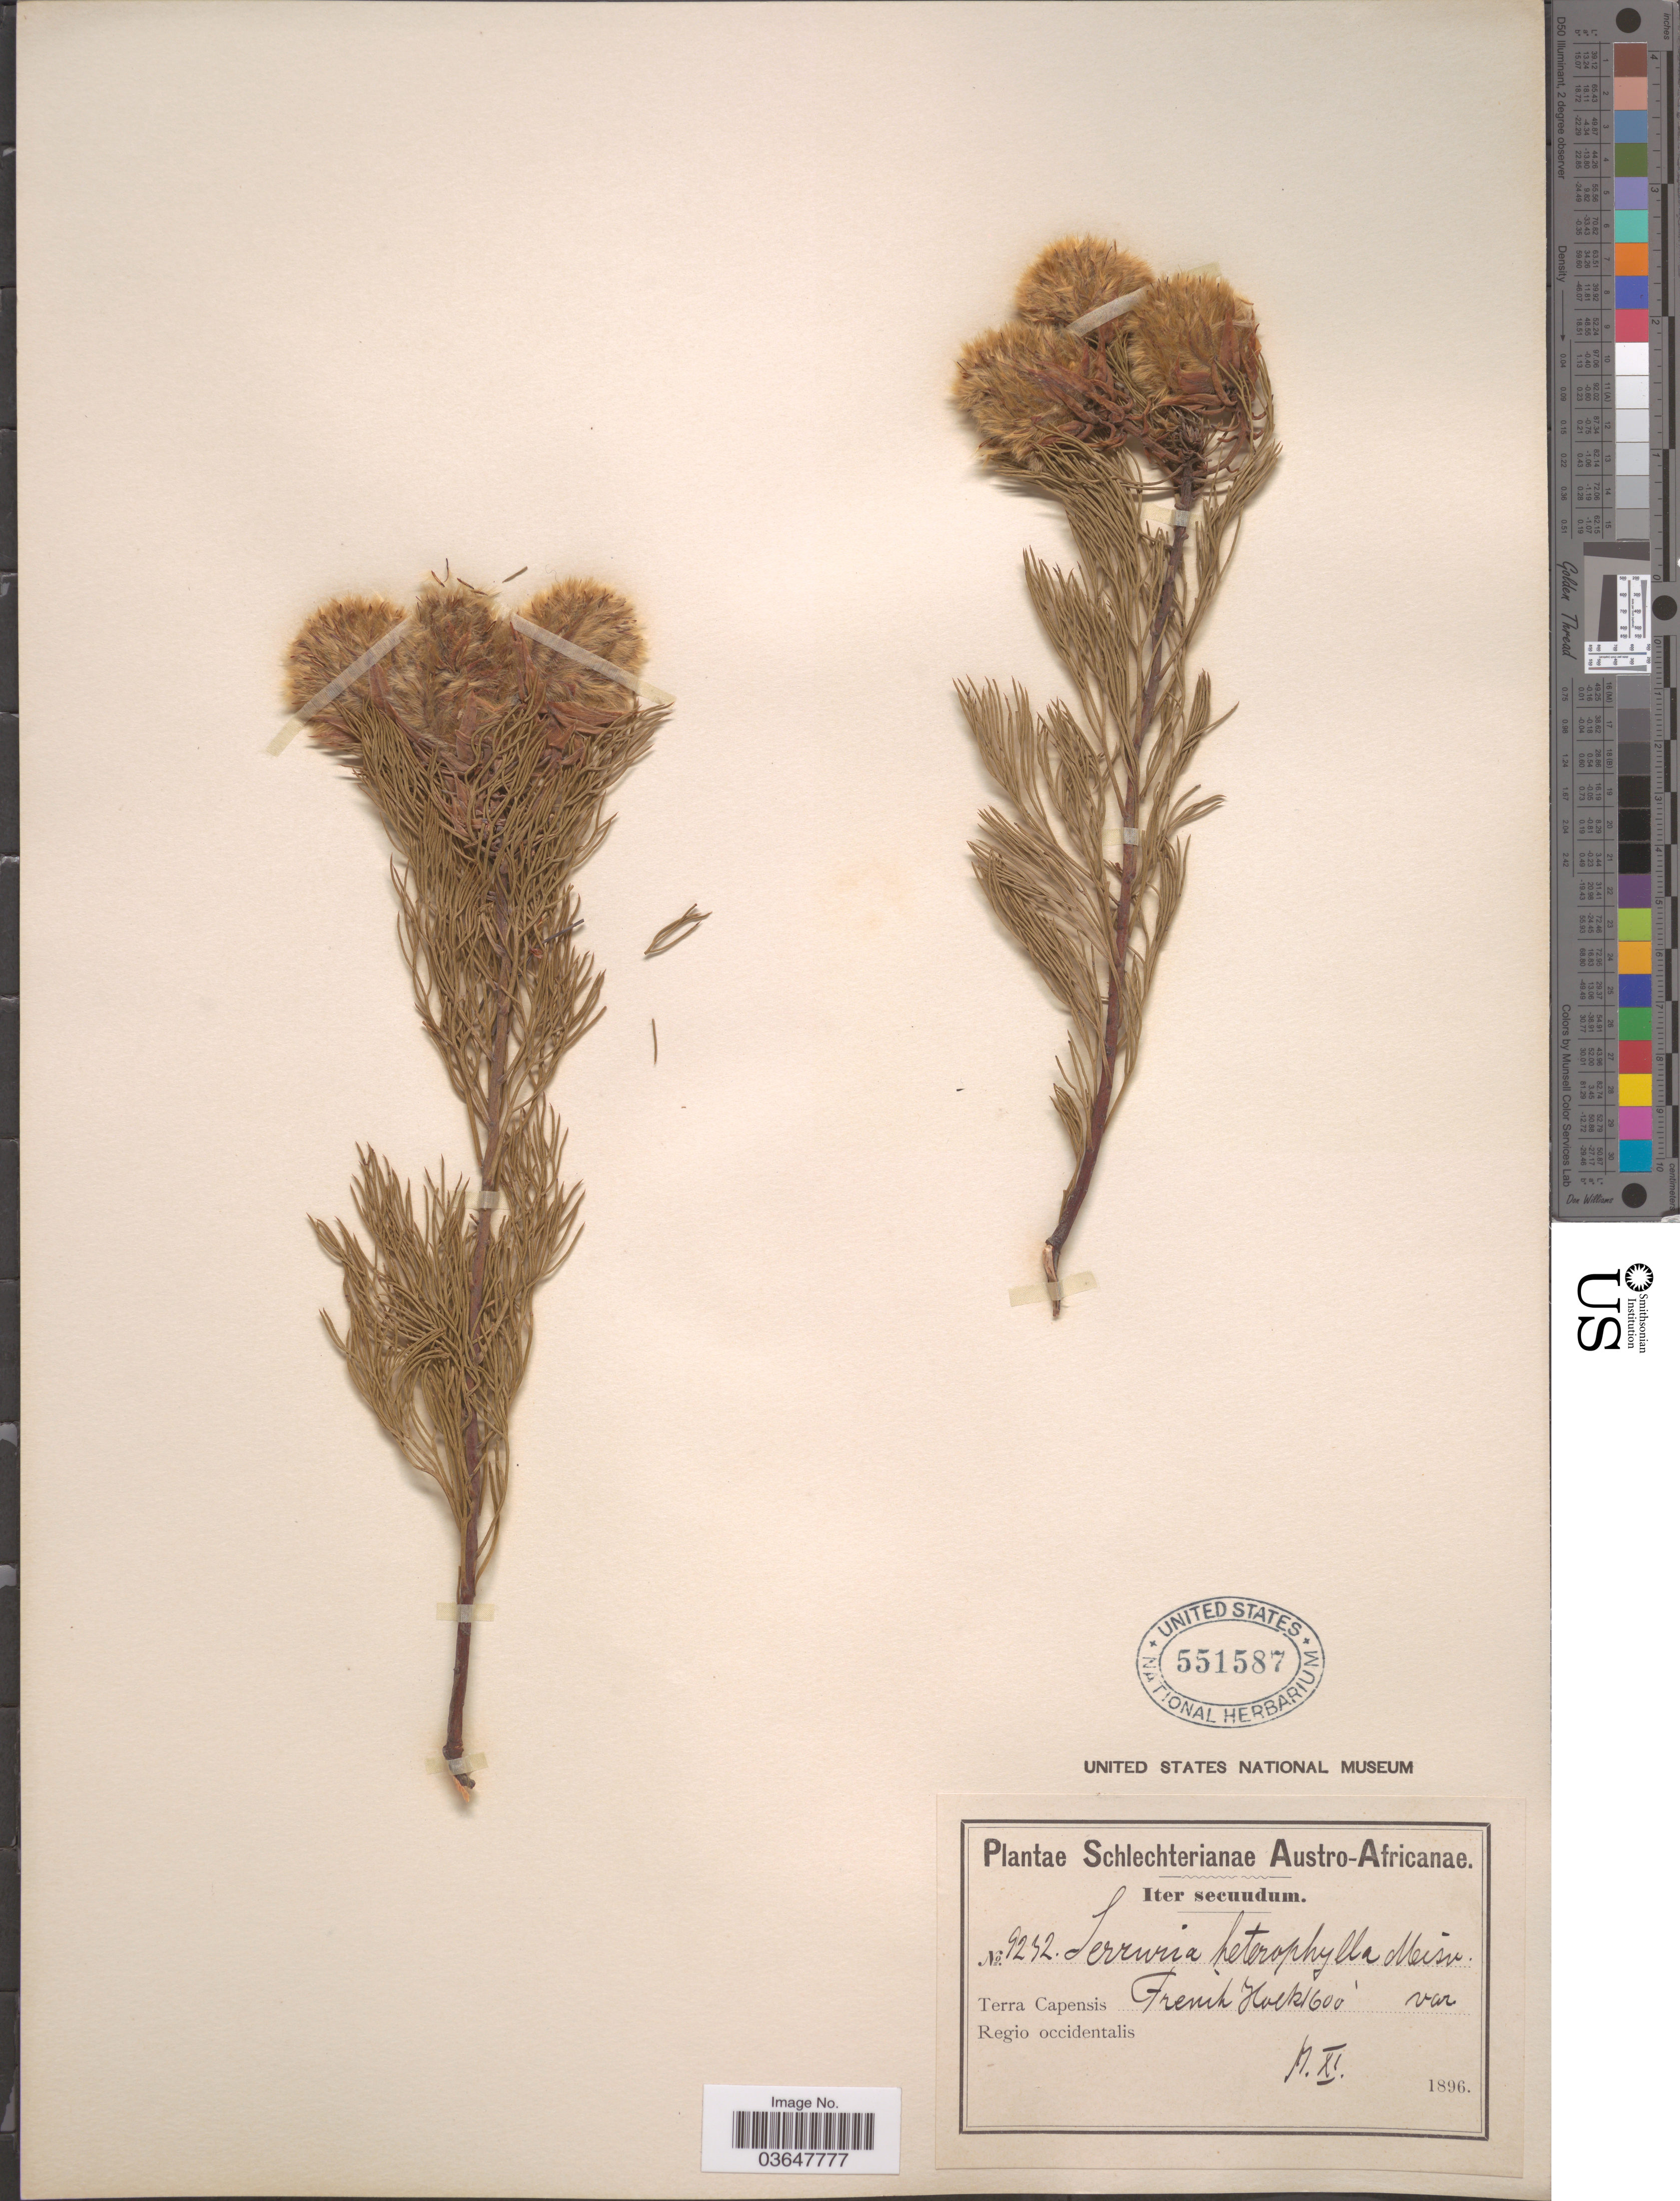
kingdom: Plantae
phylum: Tracheophyta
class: Magnoliopsida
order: Proteales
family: Proteaceae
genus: Serruria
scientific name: Serruria heterophylla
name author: Meisn.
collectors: Schlechter, --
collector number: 9232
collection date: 1896-11-17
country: South Africa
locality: Austro - Africanae. Terra Capensis French Hoek. Regio occidentalis.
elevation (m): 488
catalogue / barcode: US 551587